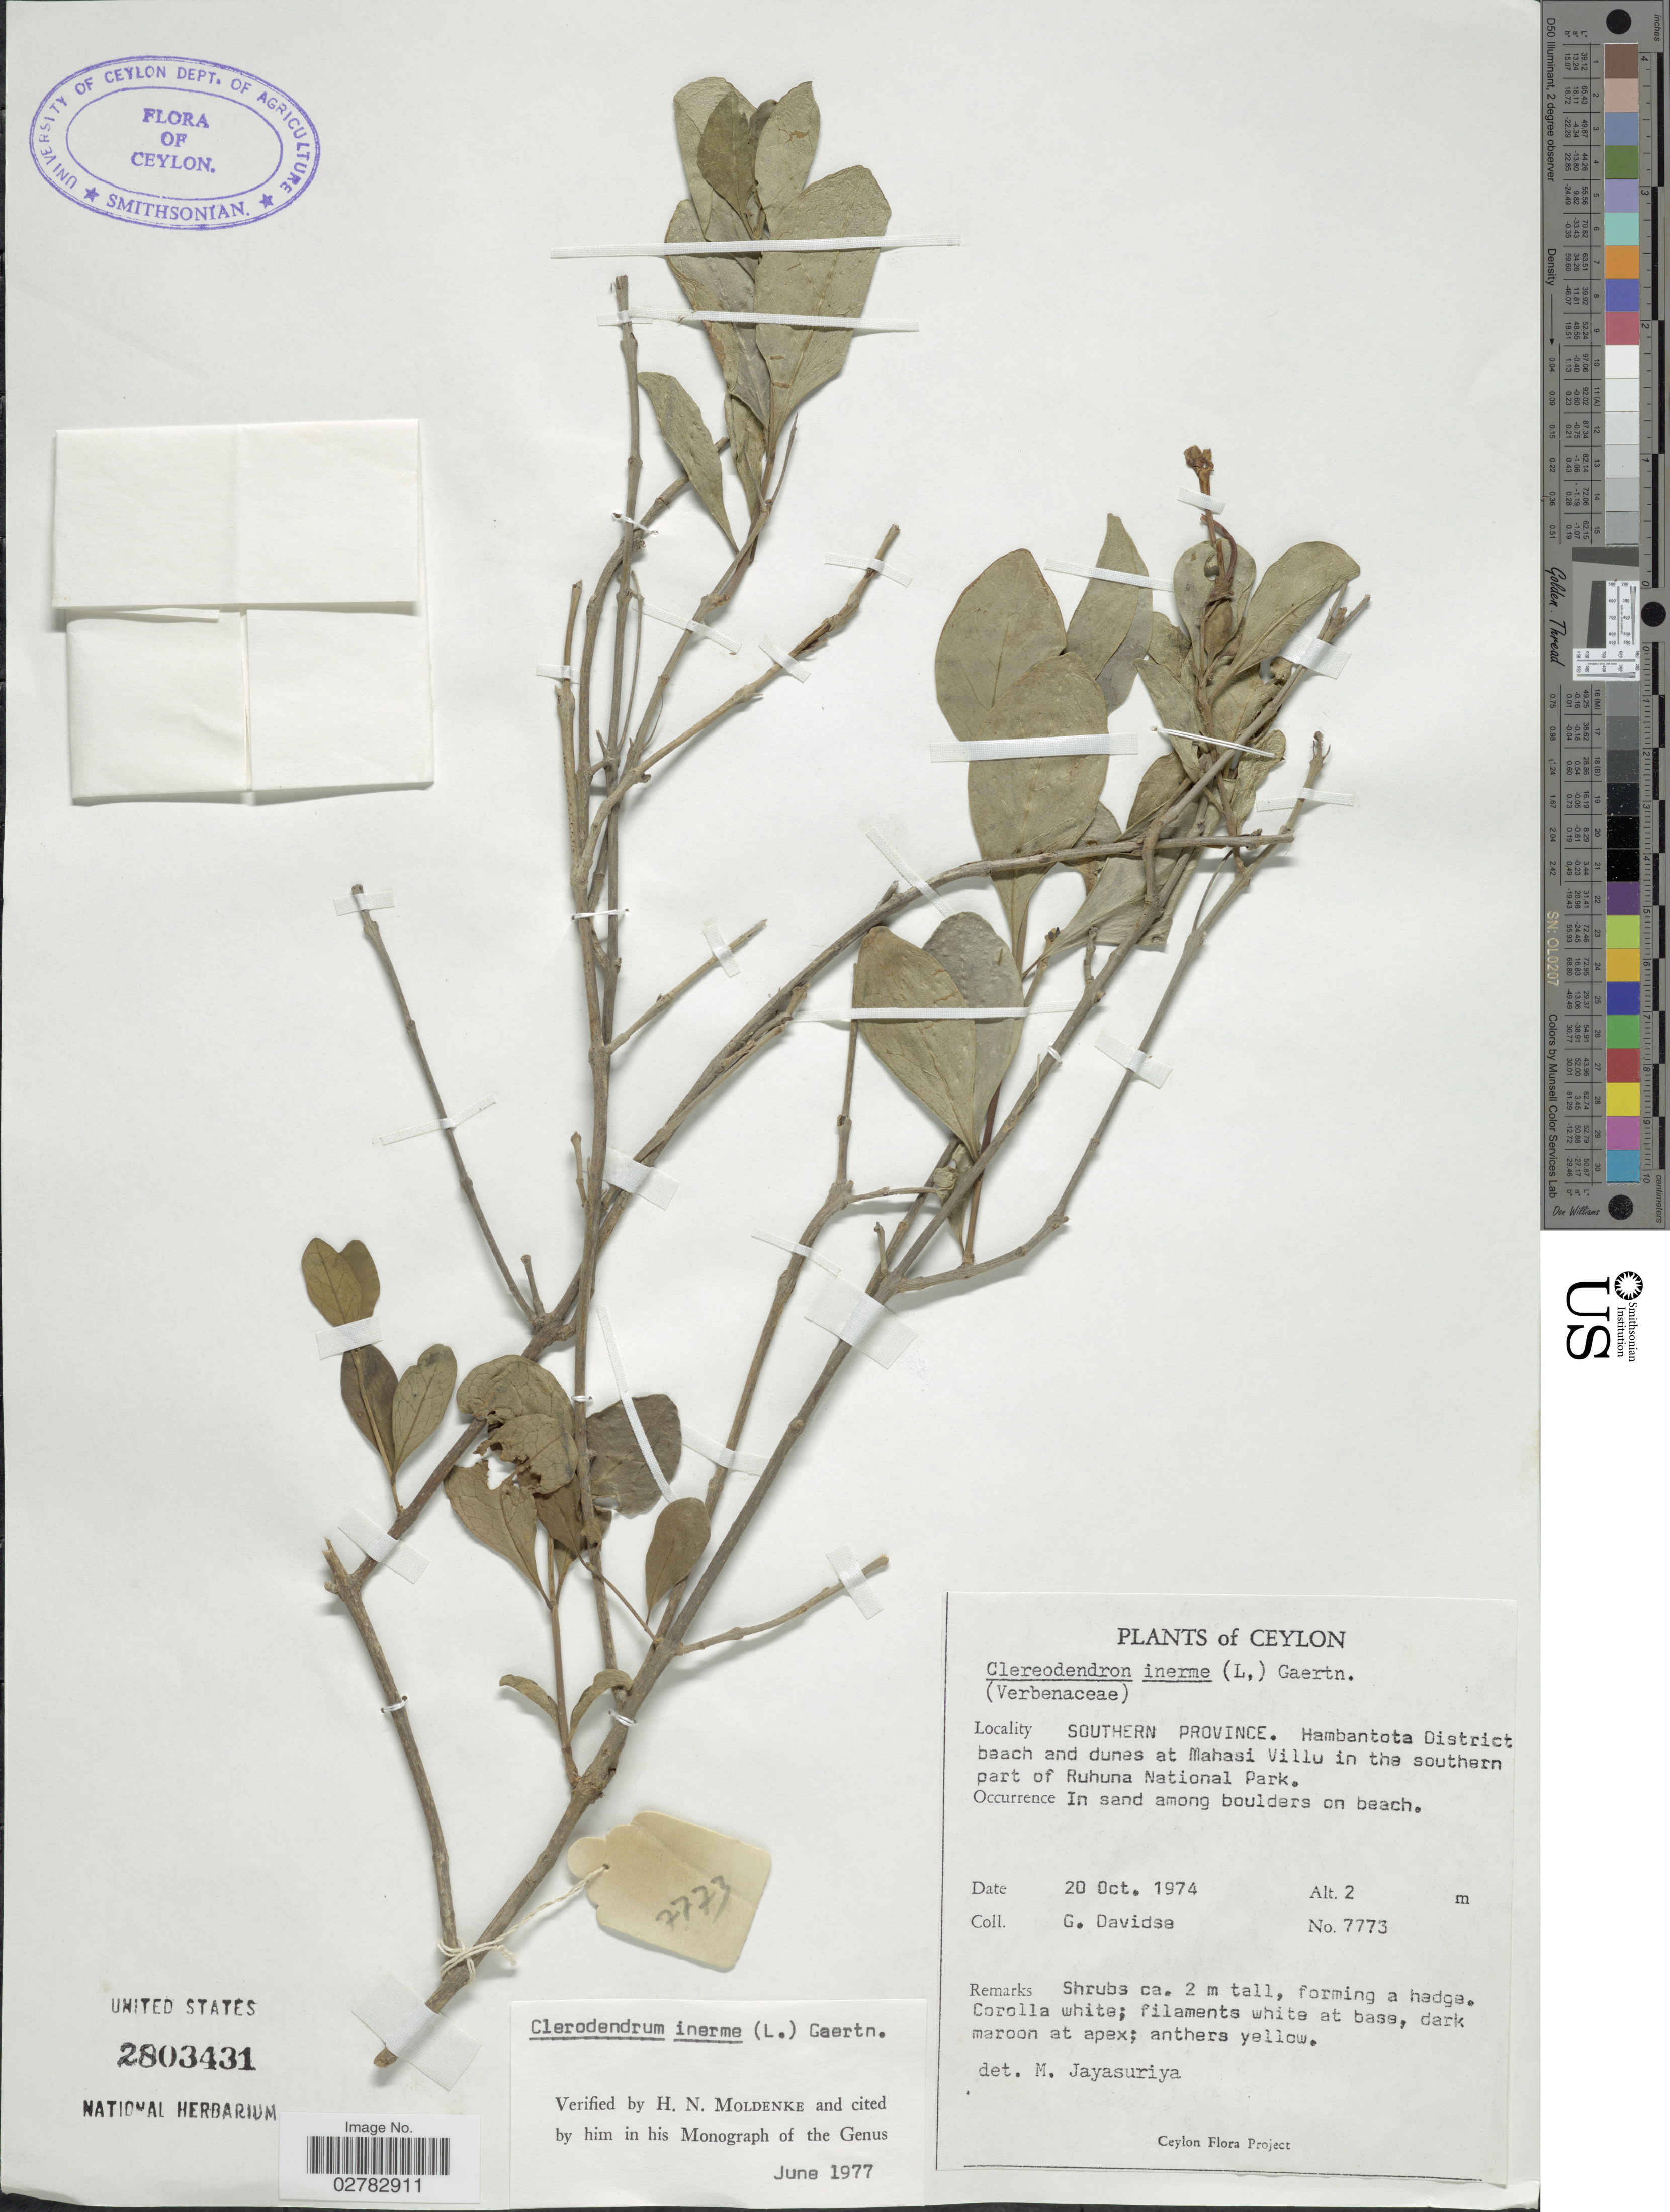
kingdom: Plantae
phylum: Tracheophyta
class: Magnoliopsida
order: Lamiales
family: Lamiaceae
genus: Clerodendrum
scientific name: Clerodendrum inerme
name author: (L.) Gaertn.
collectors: G. Davidse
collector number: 7773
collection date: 1974-10-20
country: Sri Lanka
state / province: Southern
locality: Ceylon. Hambantota District beach and dunes at Mahasi Villu in the southern part of Ruhuna National Park.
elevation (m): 2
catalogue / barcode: US 2803431